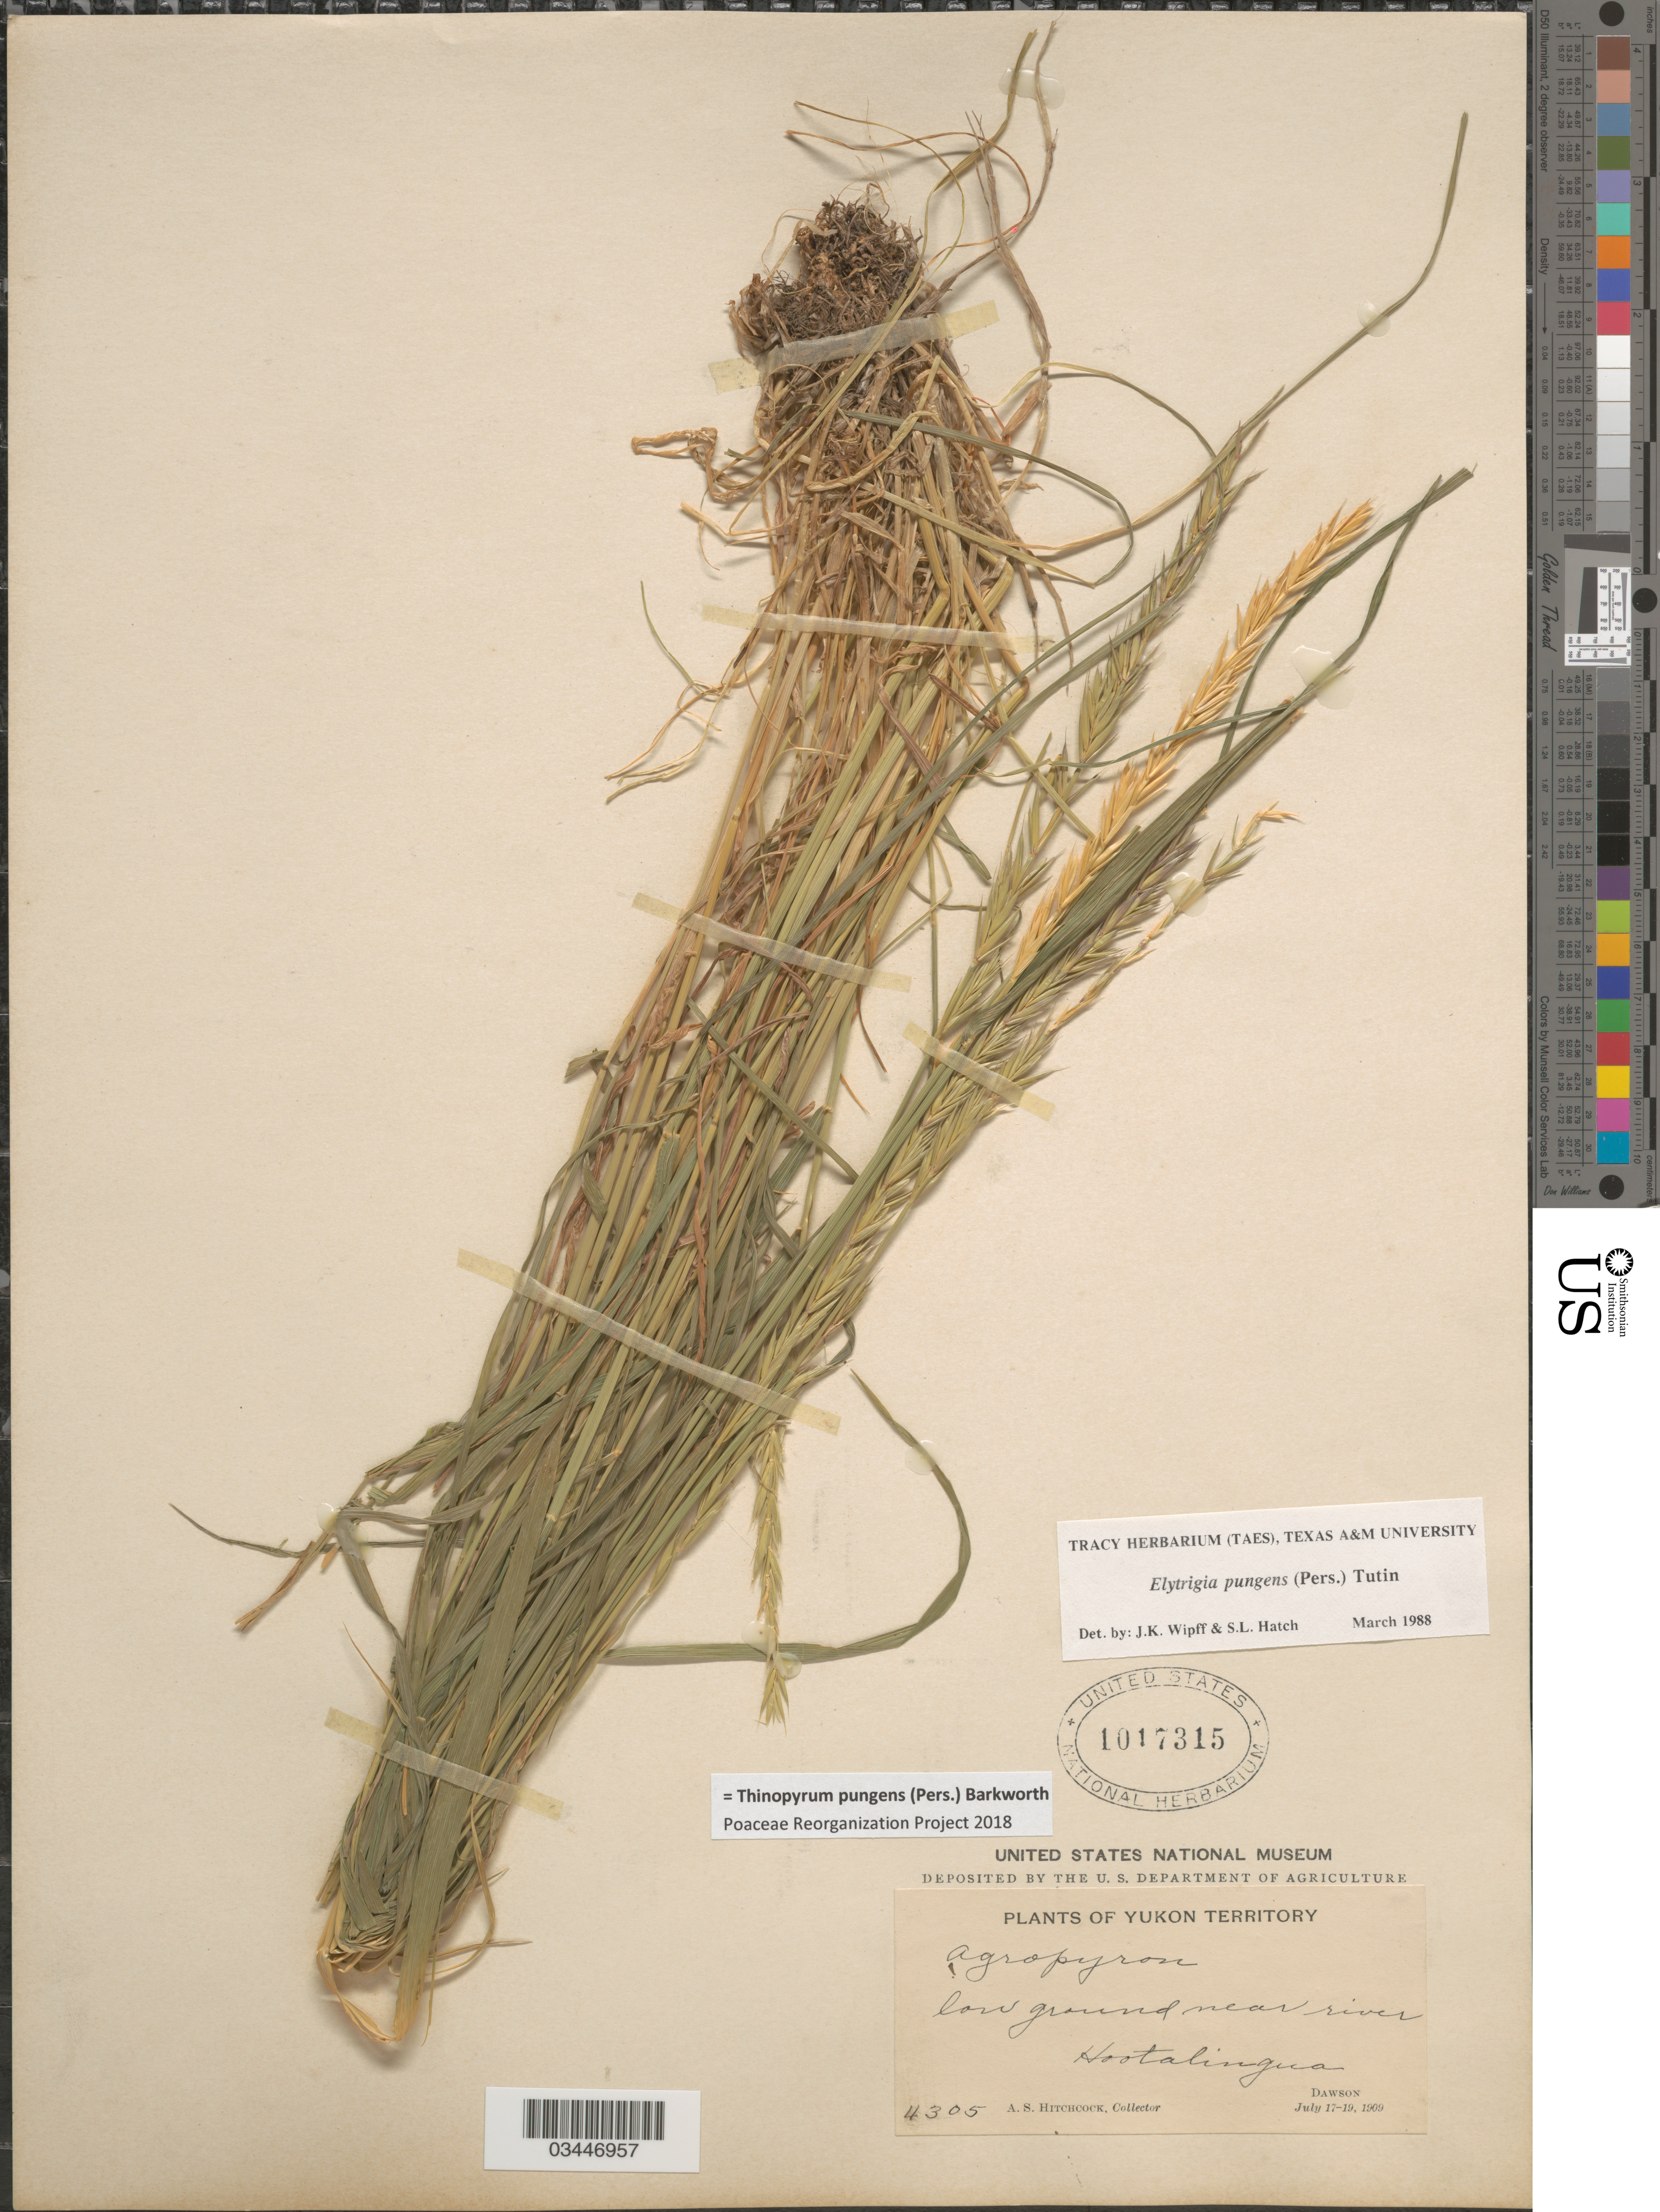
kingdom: Plantae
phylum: Tracheophyta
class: Liliopsida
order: Poales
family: Poaceae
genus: Thinopyrum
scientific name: Thinopyrum pungens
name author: (Pers.) Barkworth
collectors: A. S. Hitchcock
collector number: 4305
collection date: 1909-07-17/1909-07-19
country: Canada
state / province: Yukon Territory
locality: Low ground near river. Hootalingua. Dawson.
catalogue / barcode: US 1017315